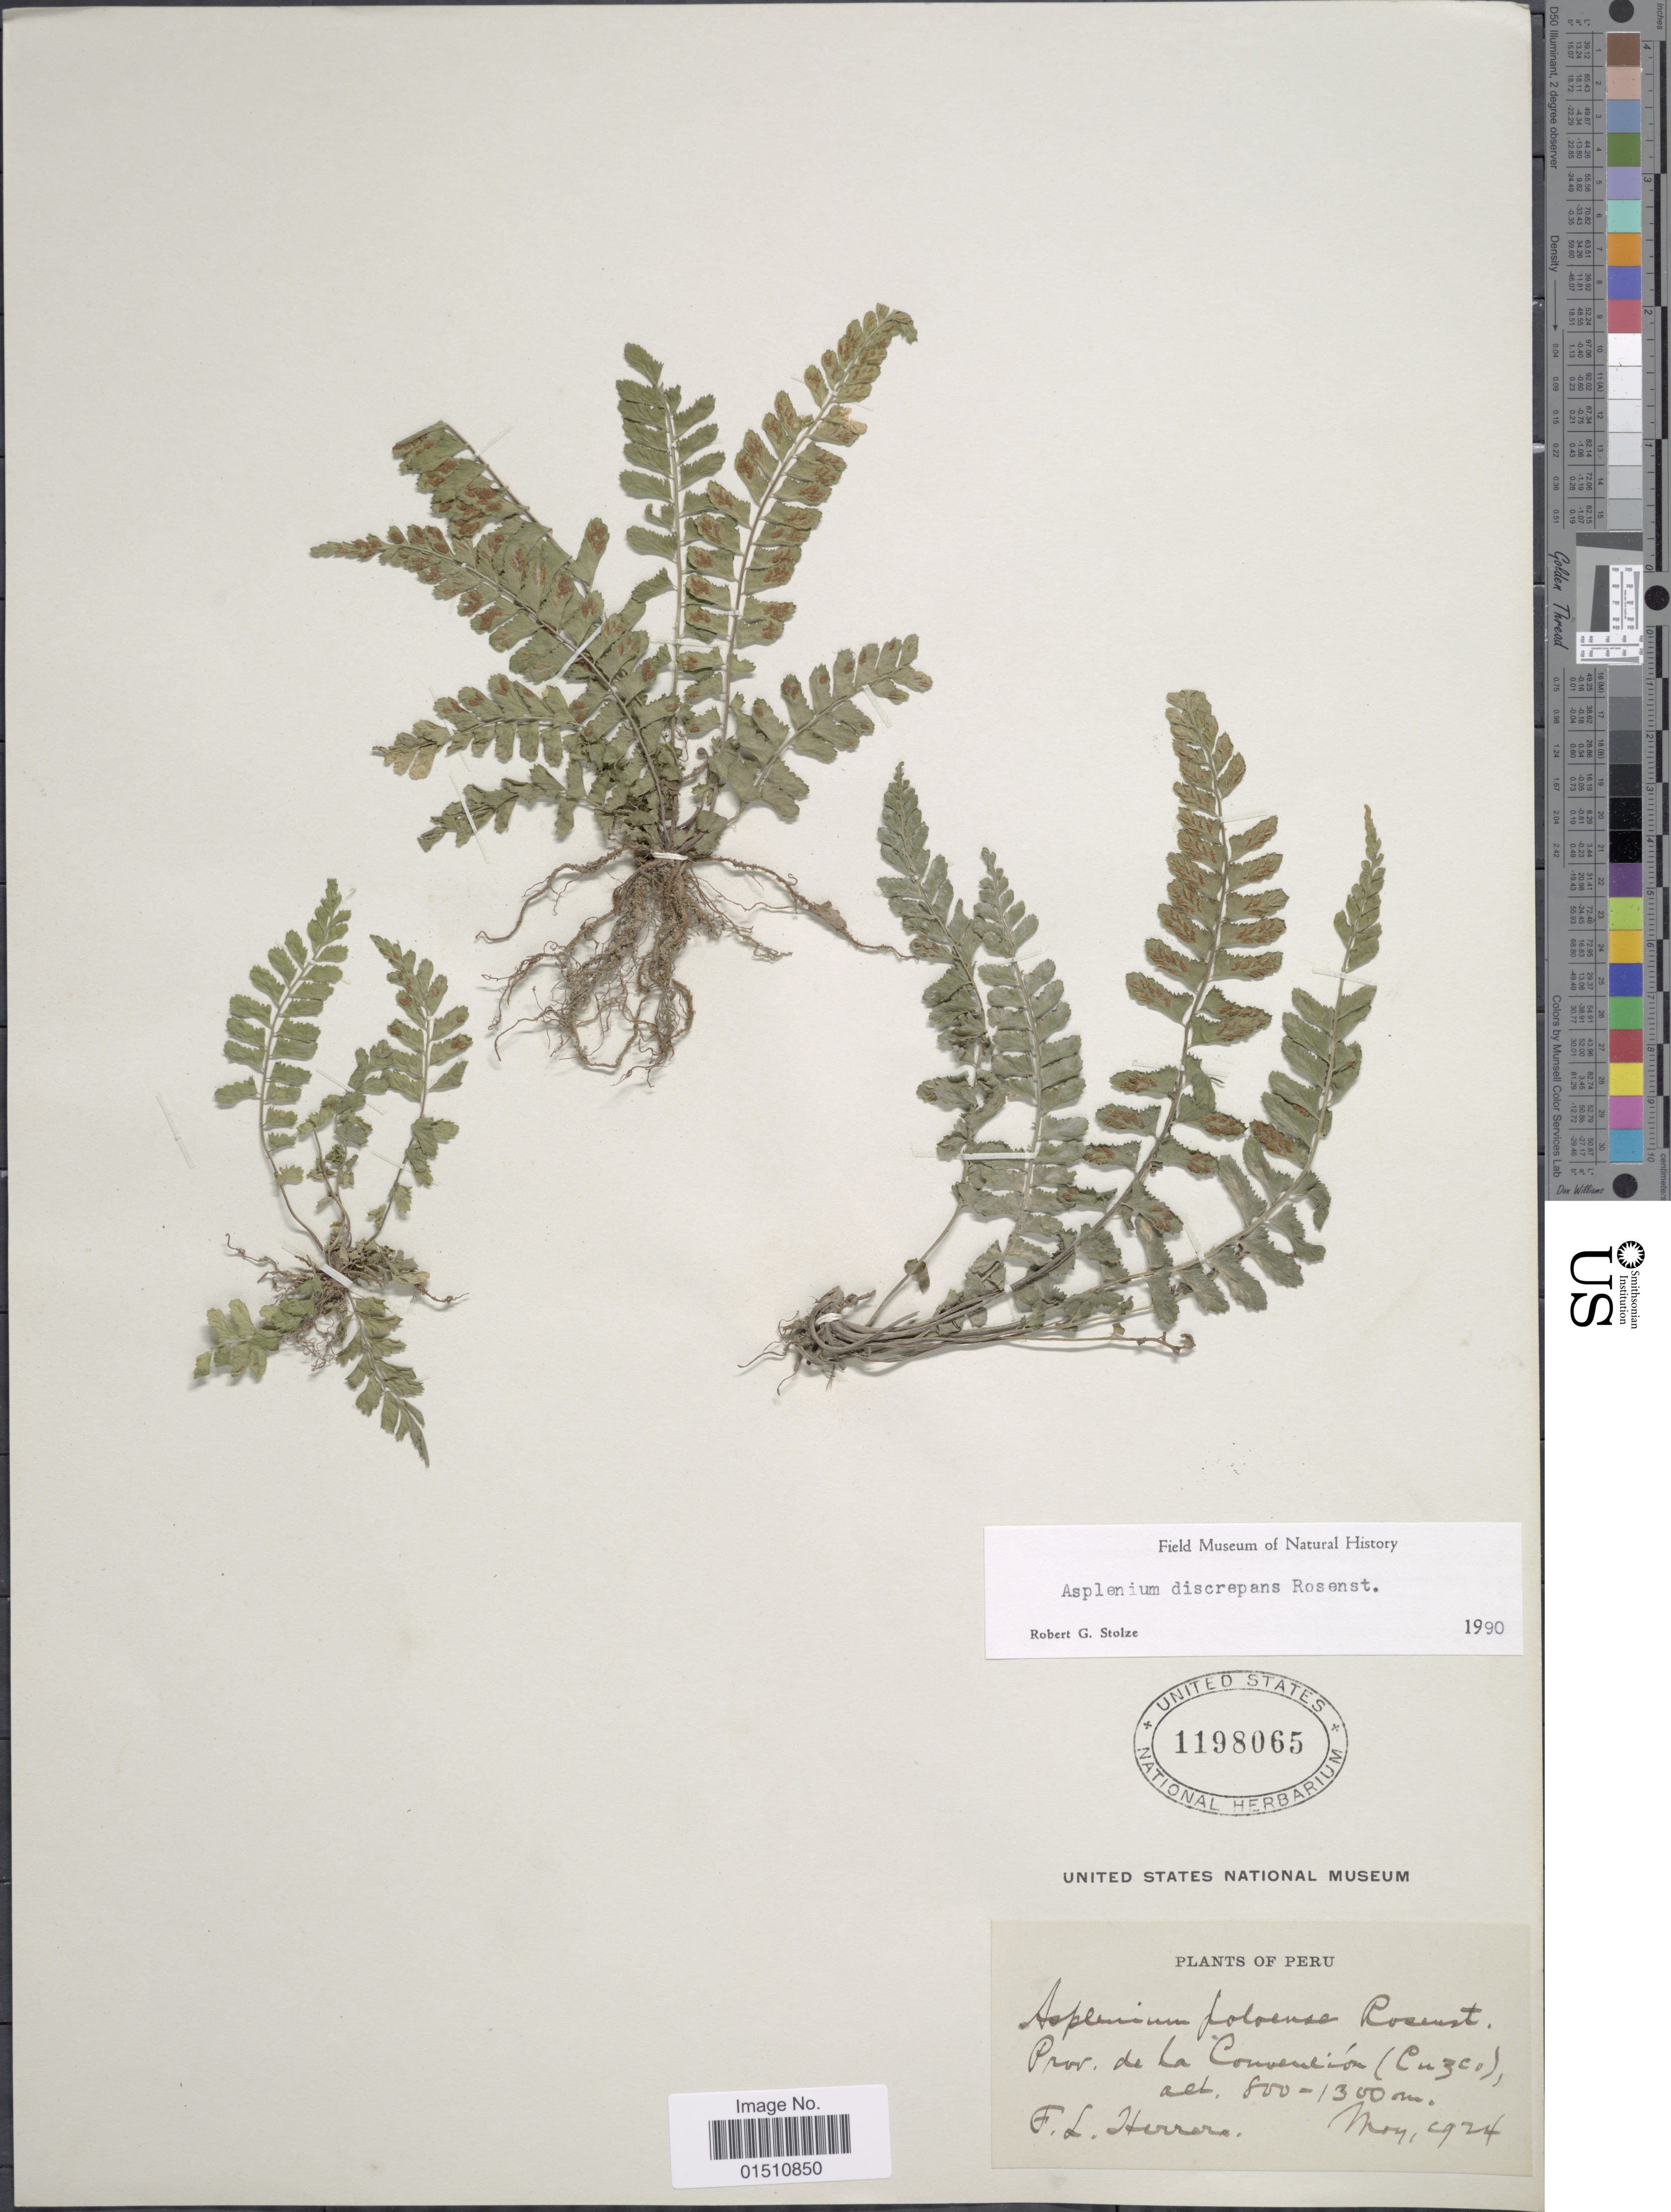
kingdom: Plantae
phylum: Tracheophyta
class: Polypodiopsida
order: Polypodiales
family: Aspleniaceae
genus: Asplenium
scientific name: Asplenium discrepans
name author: Rosenst.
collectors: F. L. Herrera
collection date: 1924-05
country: Peru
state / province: Cusco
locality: Peru, Prov. de La Convencion (Cuzco).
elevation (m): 800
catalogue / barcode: US 1198065